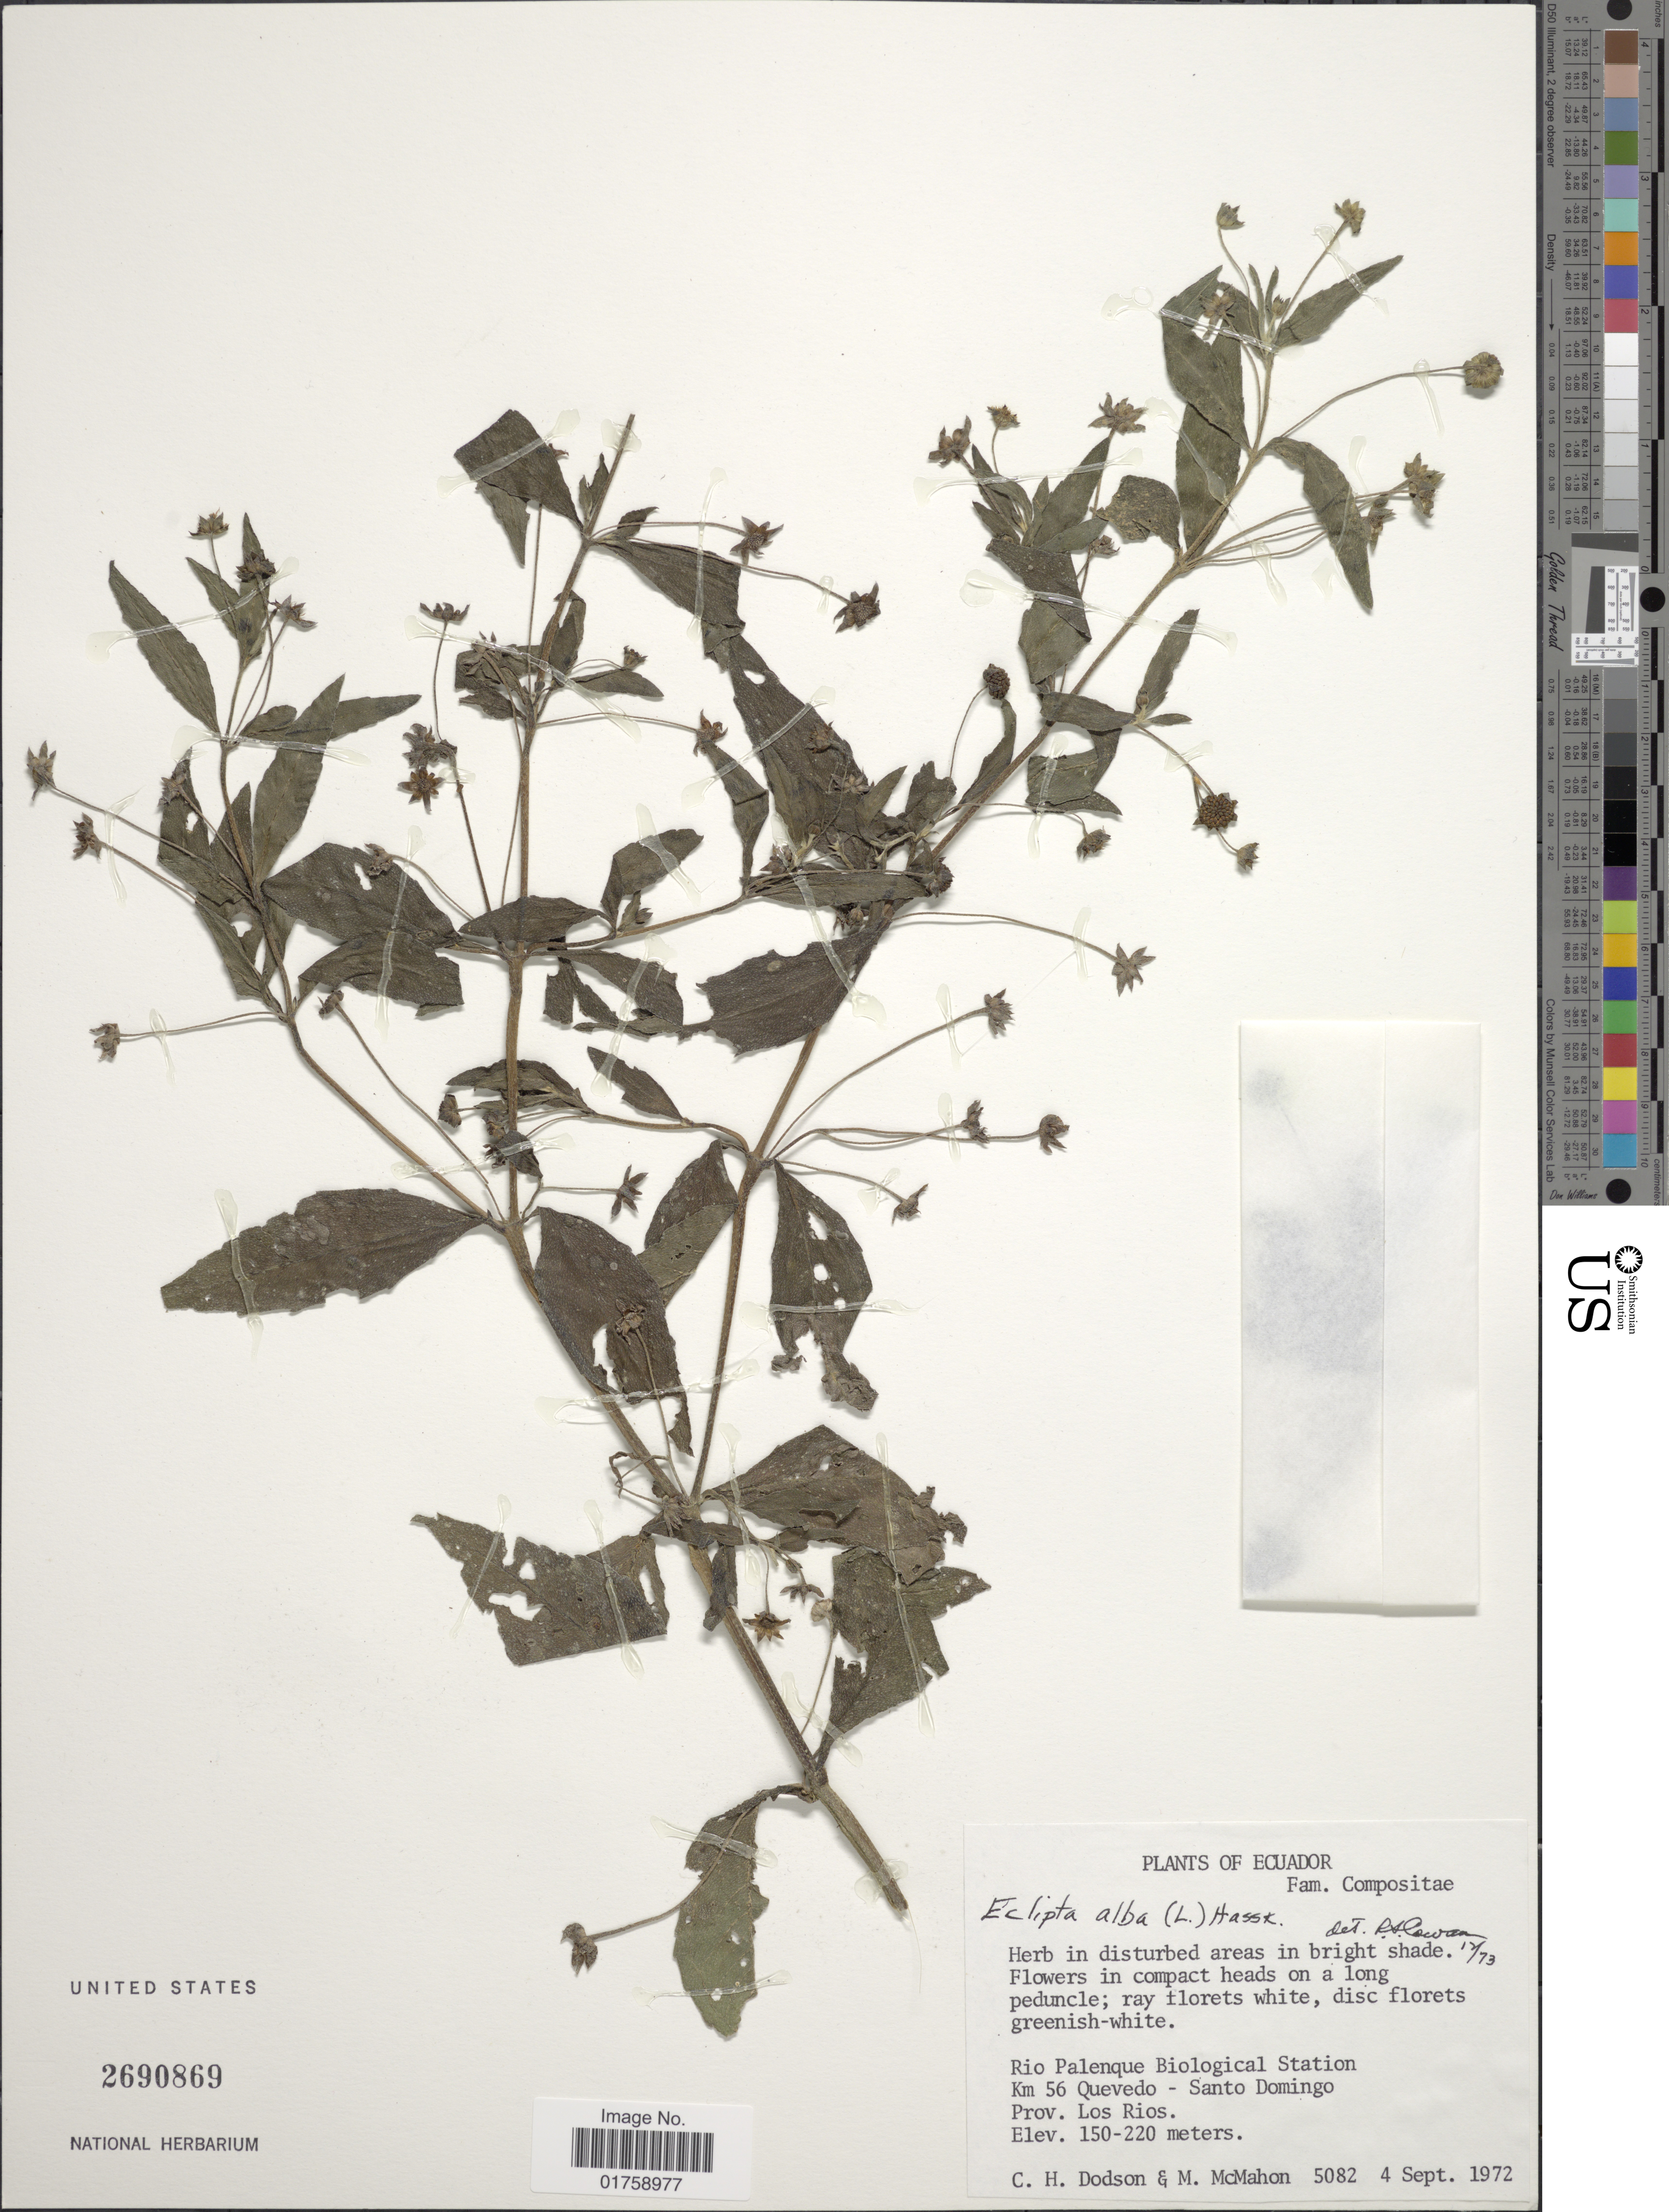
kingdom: Plantae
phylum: Tracheophyta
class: Magnoliopsida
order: Asterales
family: Asteraceae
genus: Eclipta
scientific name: Eclipta prostrata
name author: (L.) L.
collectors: C. H. Dodson & M. McMahon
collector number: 5082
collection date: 1972-09-04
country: Ecuador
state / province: Los Ríos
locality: Ecuador. Rio Palenque Bilogical Station Km 56 Quevedo-Santo Domingo. Prov. Los Ríos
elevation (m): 150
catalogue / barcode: US 2690869